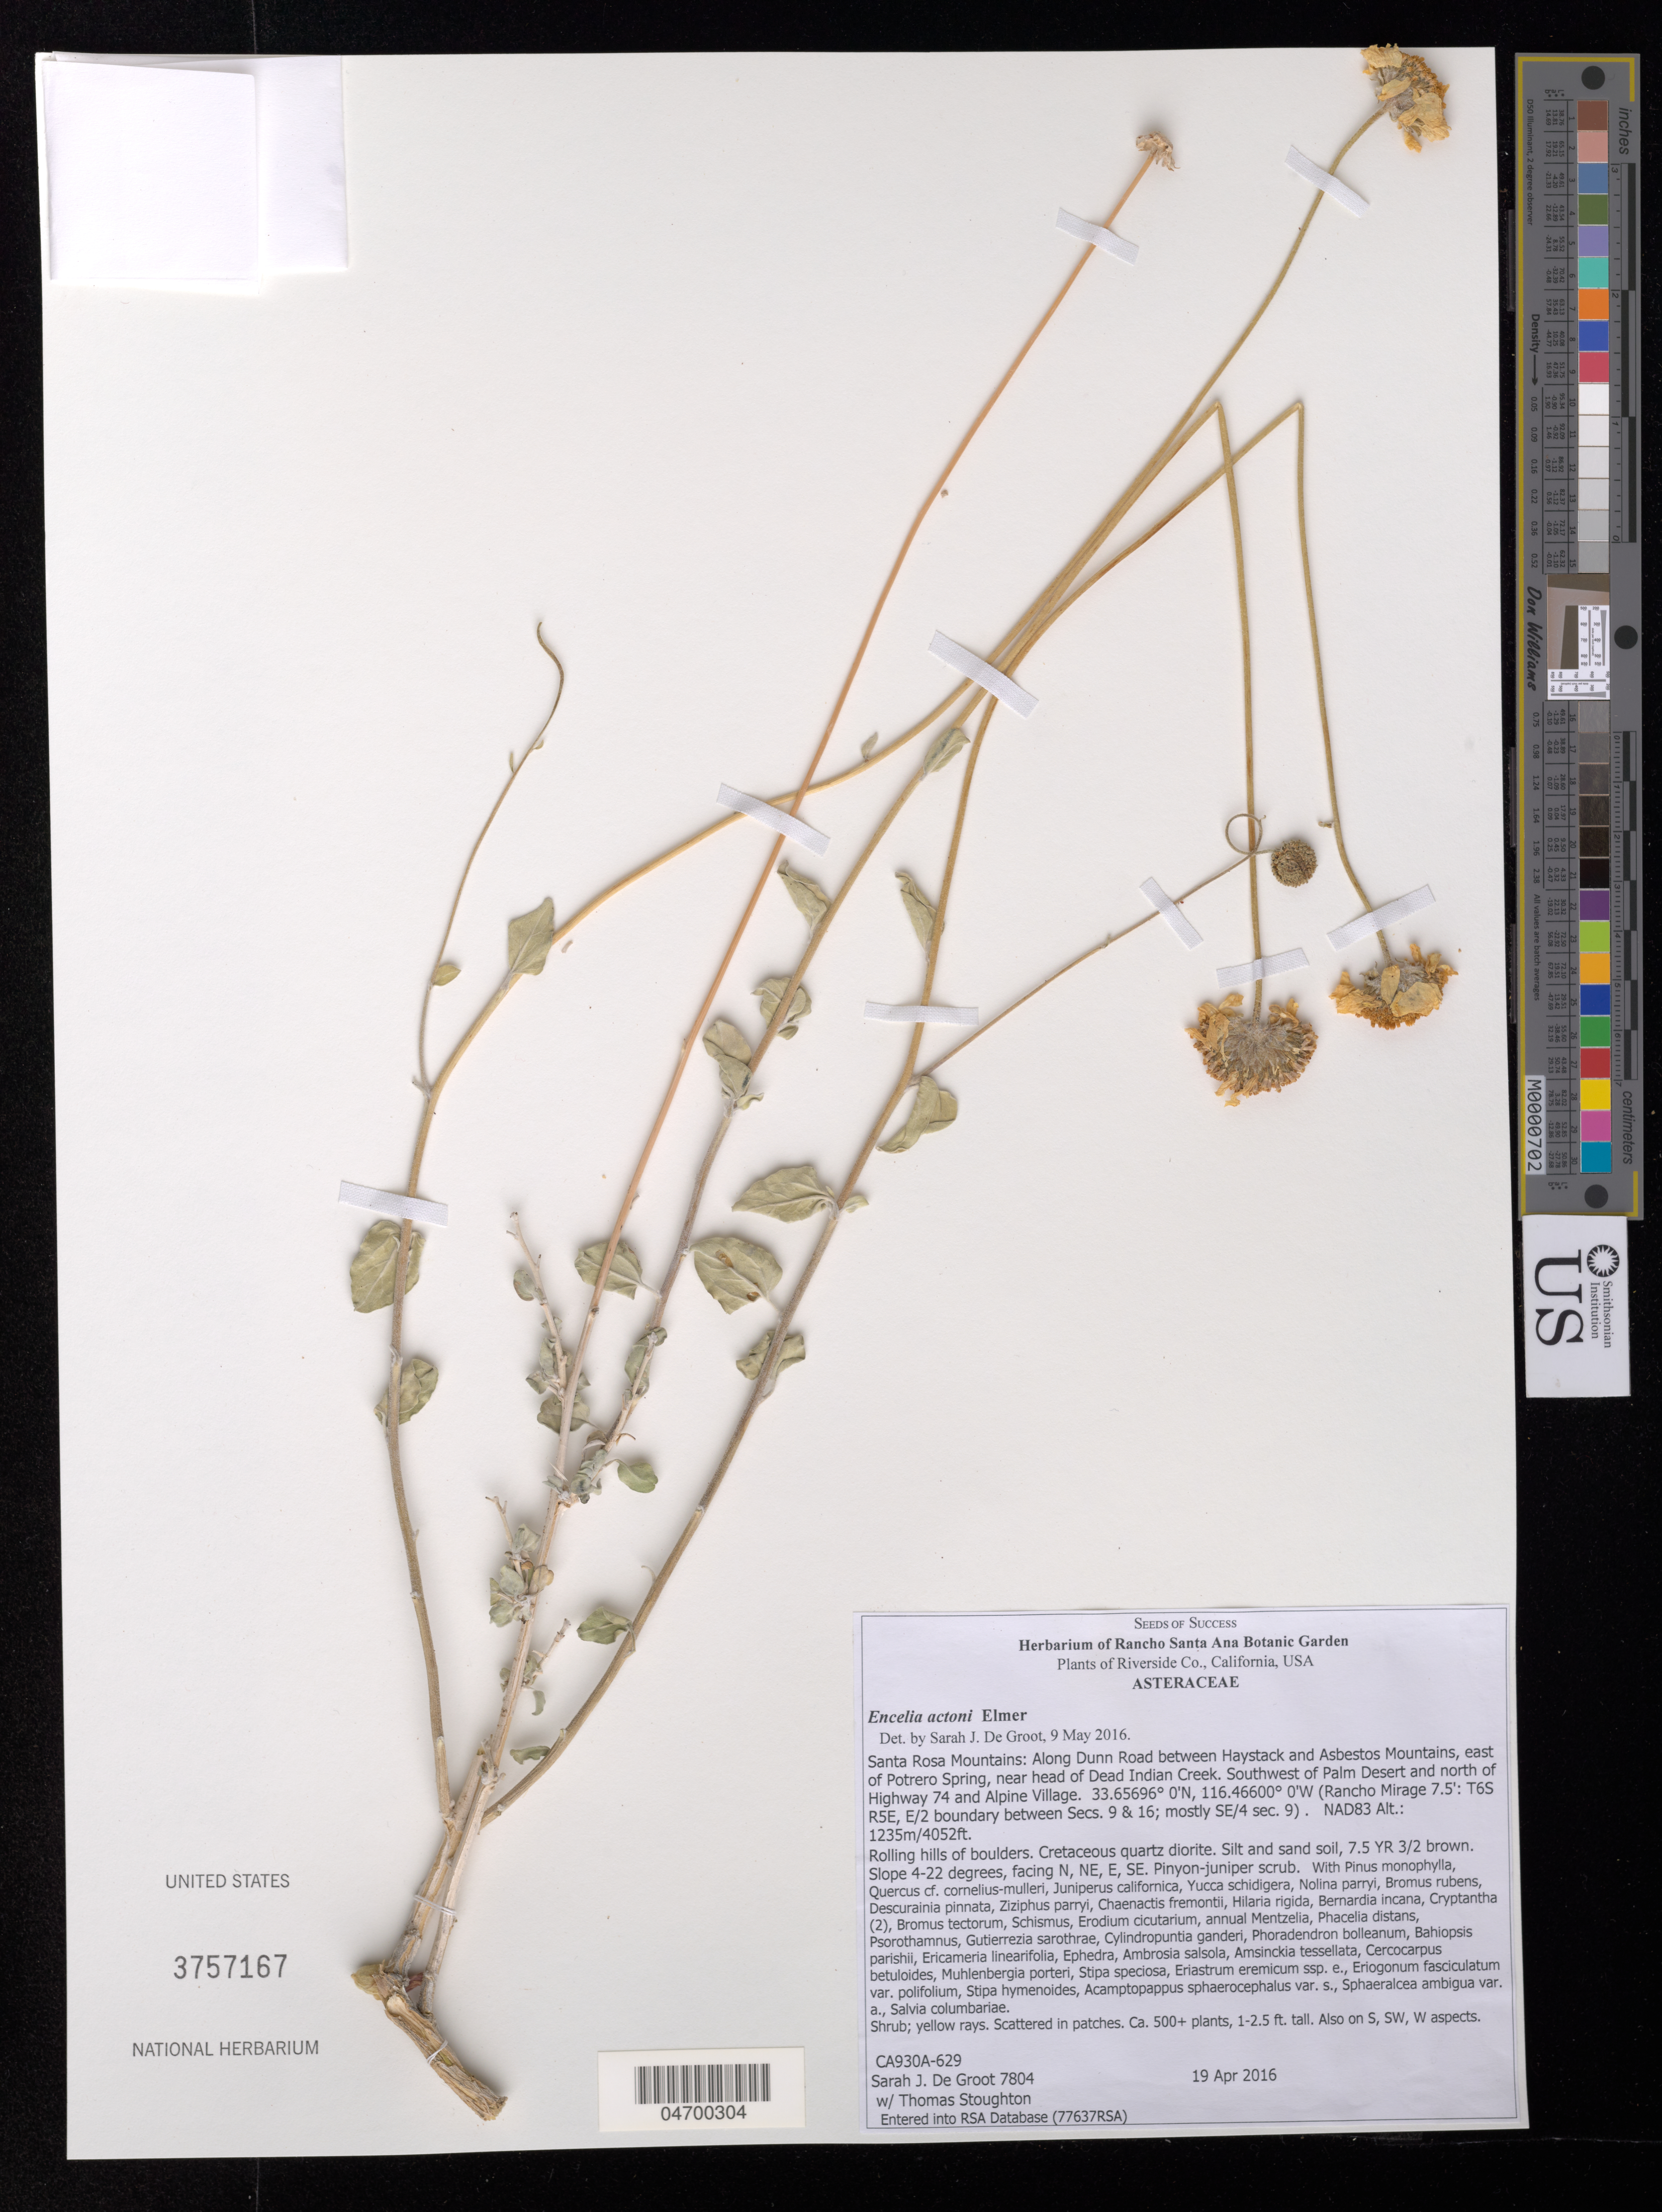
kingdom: Plantae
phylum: Tracheophyta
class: Magnoliopsida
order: Asterales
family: Asteraceae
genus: Encelia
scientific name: Encelia actoni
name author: Elmer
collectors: S. De Groot & T. Stoughton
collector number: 7804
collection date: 2016-04-19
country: United States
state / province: California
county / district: Riverside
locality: Riverside Co. Santa Rosa Mountains: Along Dunn Road between Haystack and Asbestos Mountains, east of Potrero Springs, near head of Dead Indian Creek. Southwest of Palm Desert and north of Highway 74 and Alpine Village. (Rancho Mirage 7.5': T6S R5E, E/2 boundary between Secs. 9 & 16; mostly SE/4 sec. 9).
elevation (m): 1235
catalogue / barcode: US 3757167